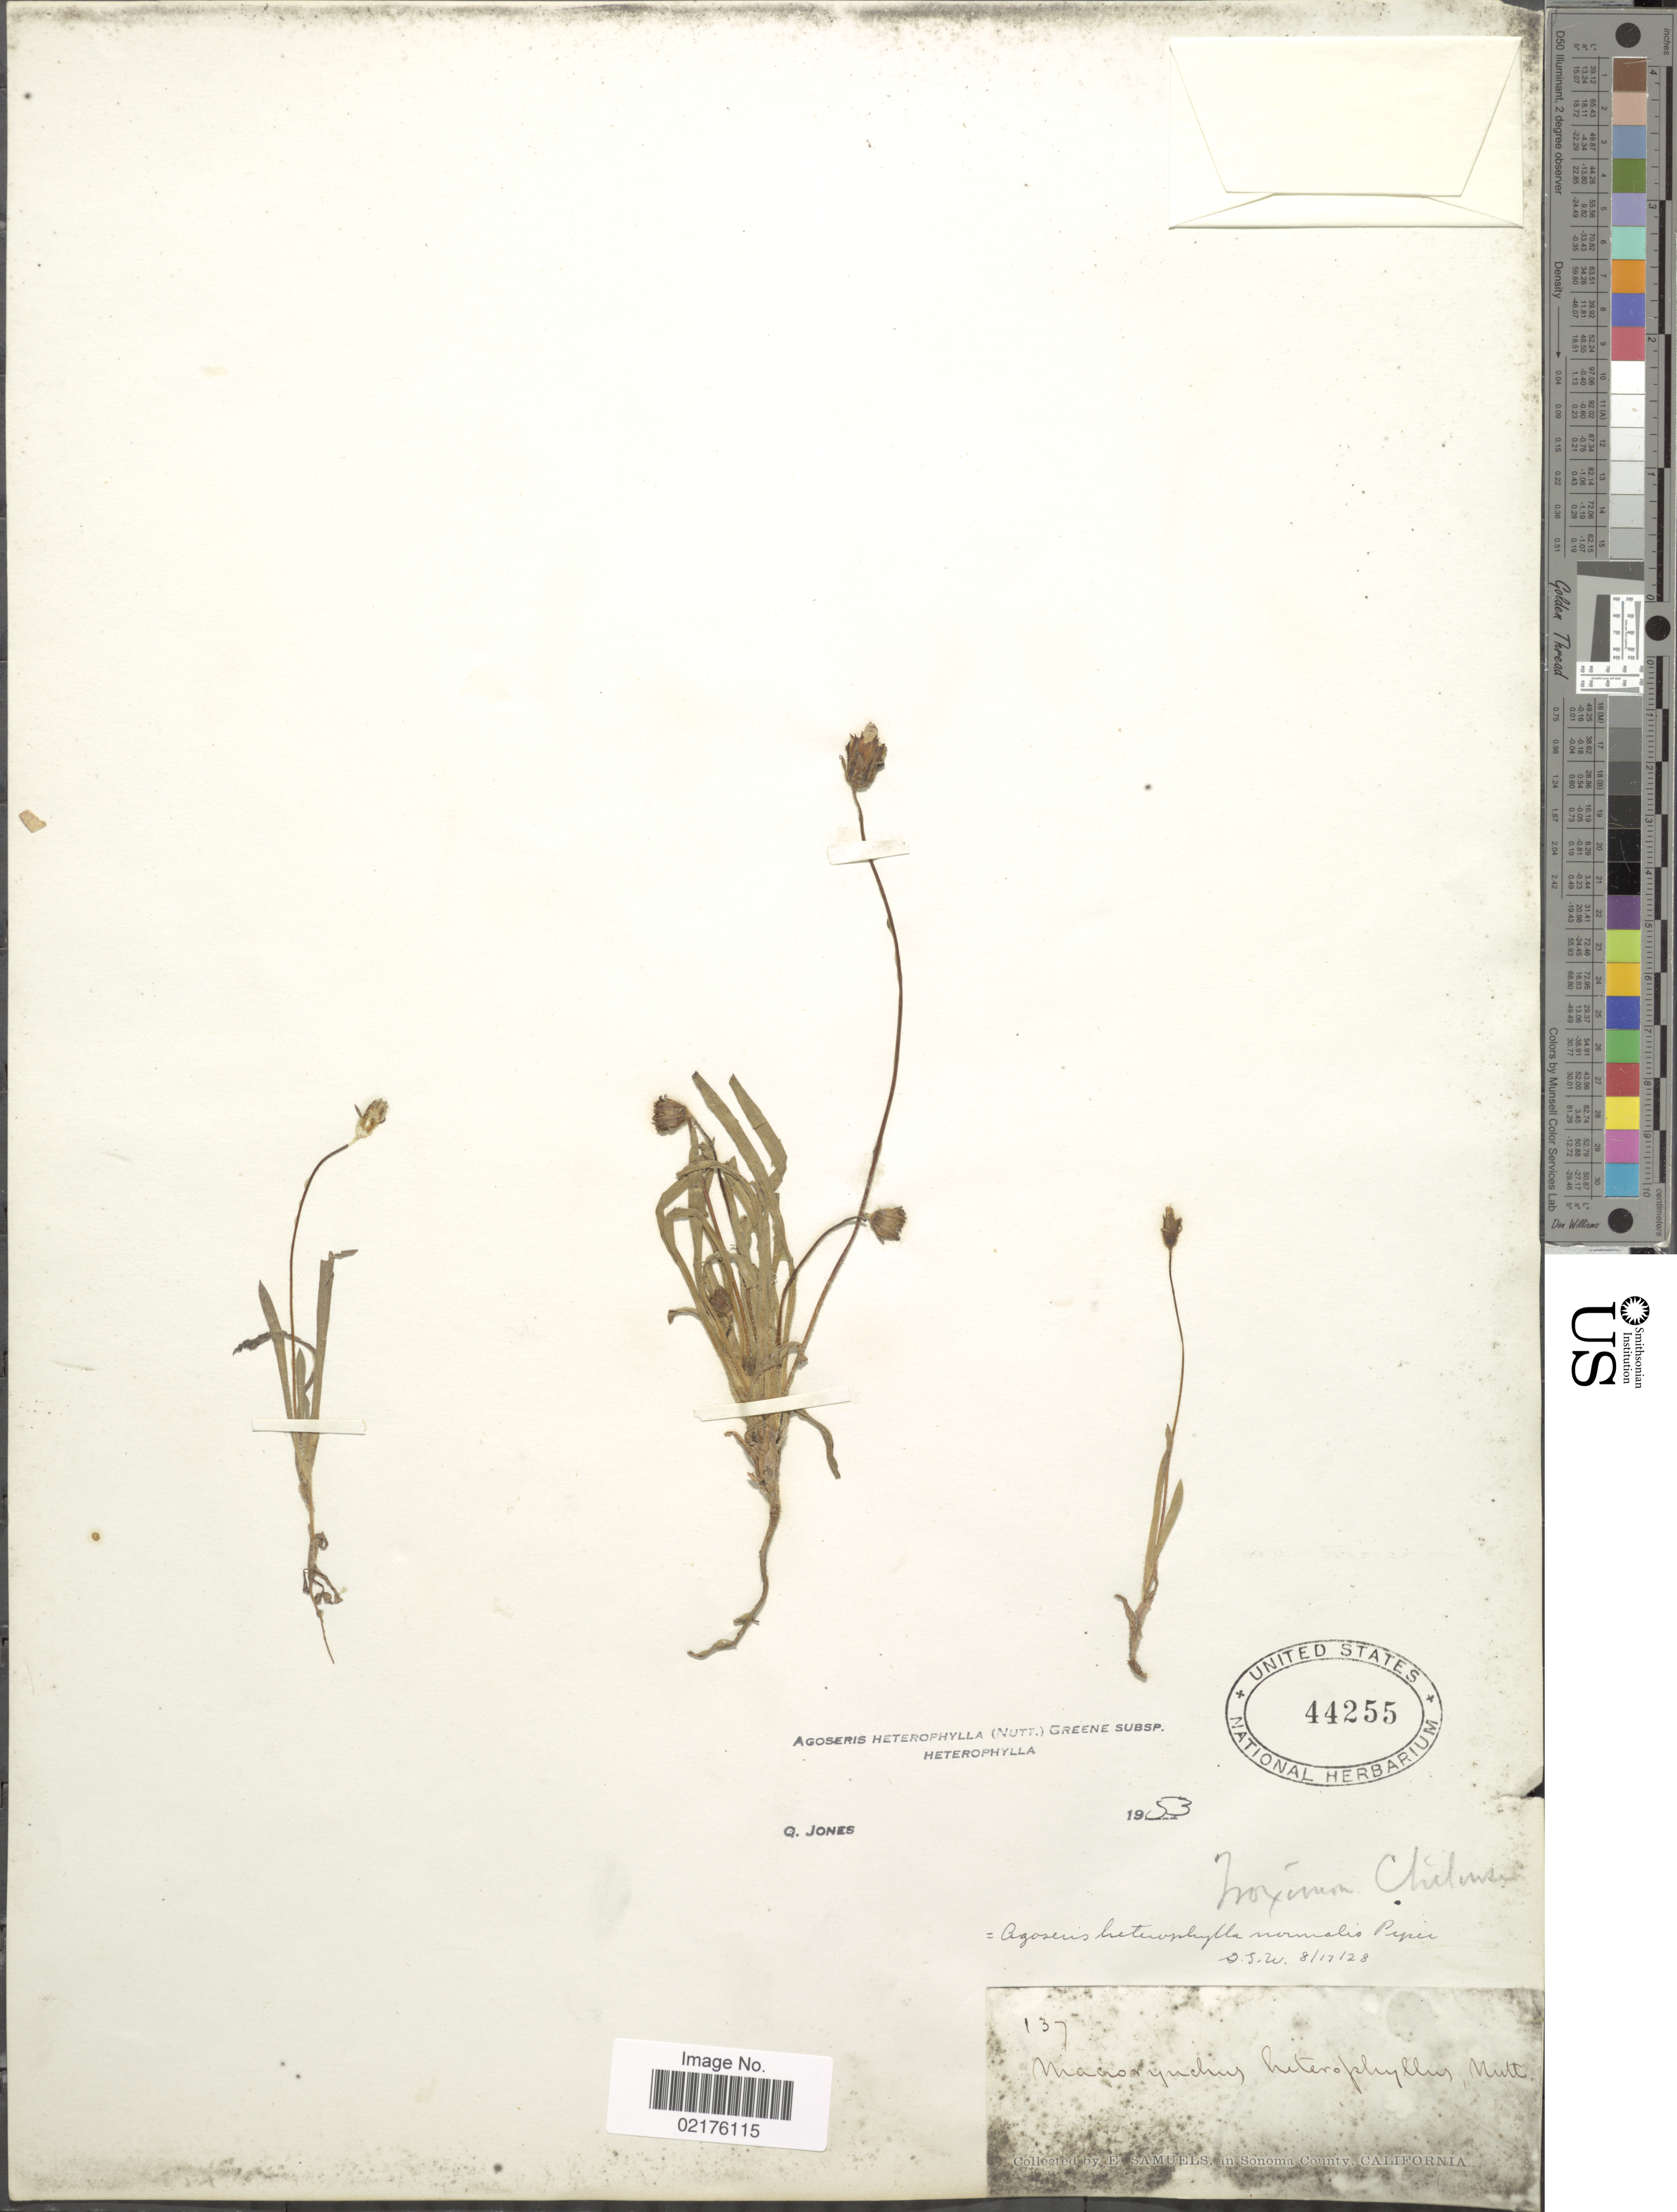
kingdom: Plantae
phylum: Tracheophyta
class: Magnoliopsida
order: Asterales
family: Asteraceae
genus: Agoseris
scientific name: Agoseris heterophylla subsp. heterophylla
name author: (Nutt.) Greene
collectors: E. Samuels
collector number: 137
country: United States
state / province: California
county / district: Sonoma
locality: In Sonoma County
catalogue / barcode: US 44255